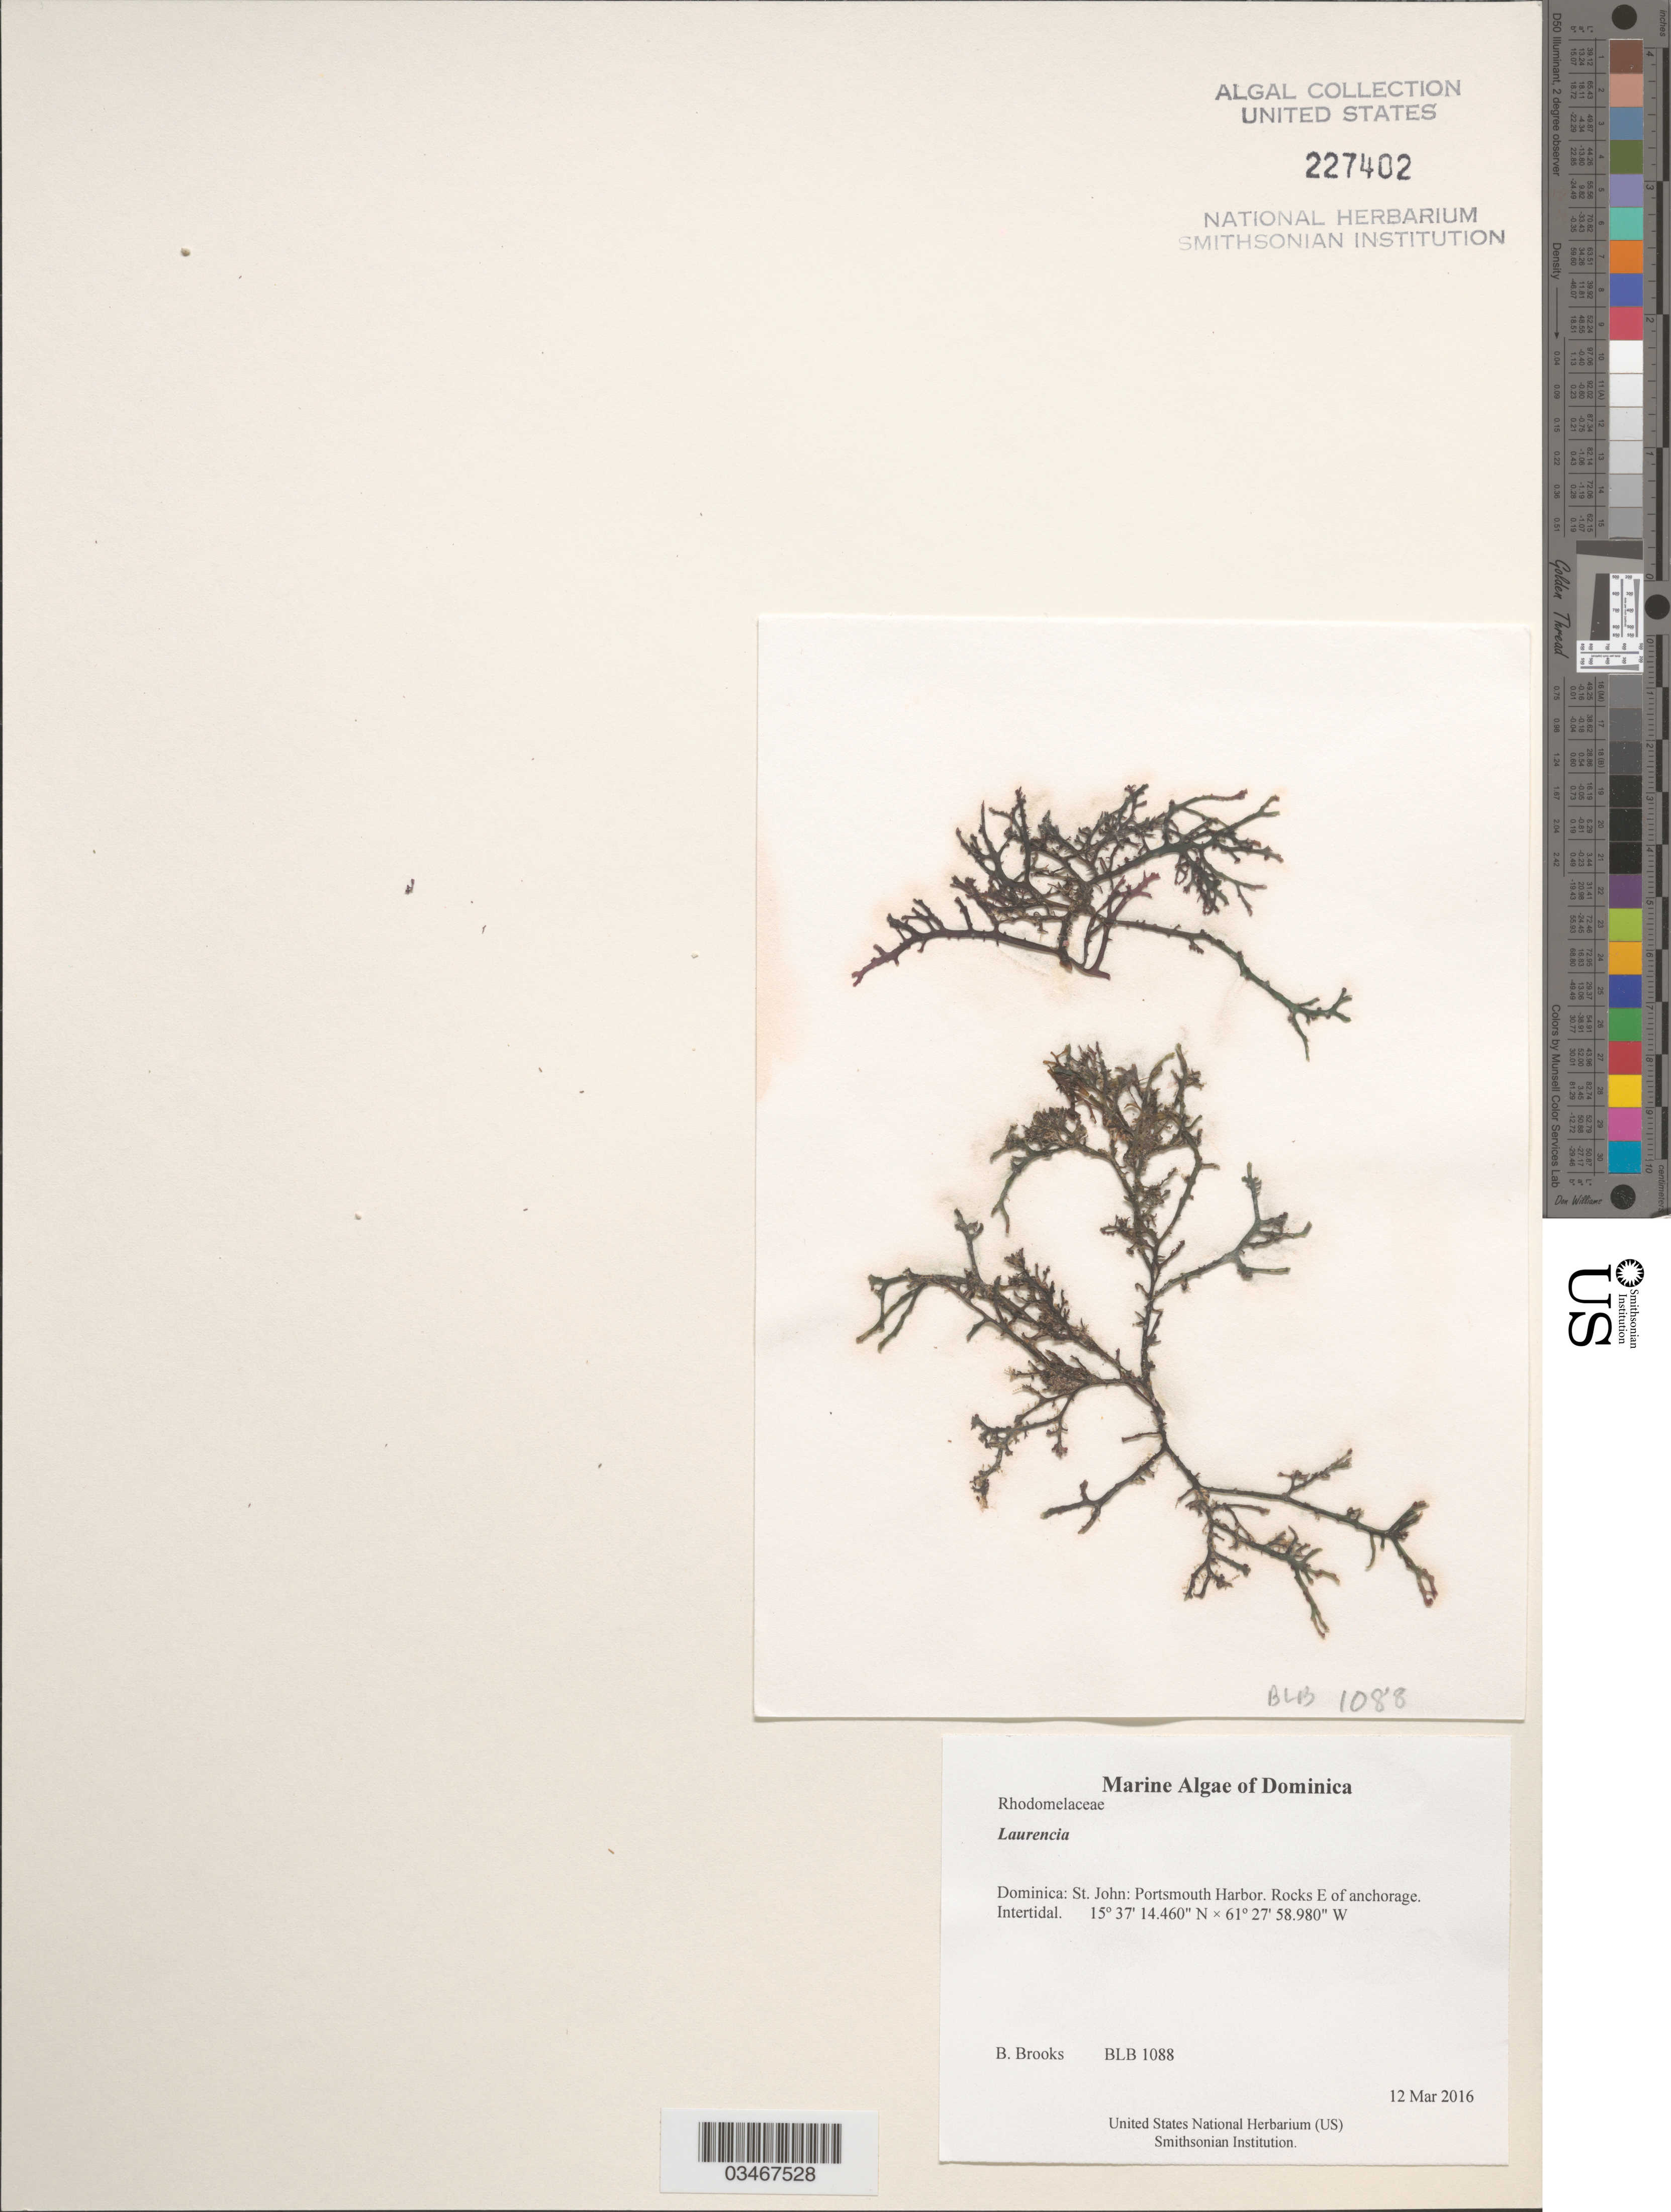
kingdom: Plantae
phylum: Rhodophyta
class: Florideophyceae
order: Ceramiales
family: Rhodomelaceae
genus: Laurencia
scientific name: Laurencia sp.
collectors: B. Brooks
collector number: BLB 1088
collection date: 2016-03-12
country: Dominica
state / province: St. John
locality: Portsmouth Harbor. Rocks E of anchorage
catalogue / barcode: US 227402